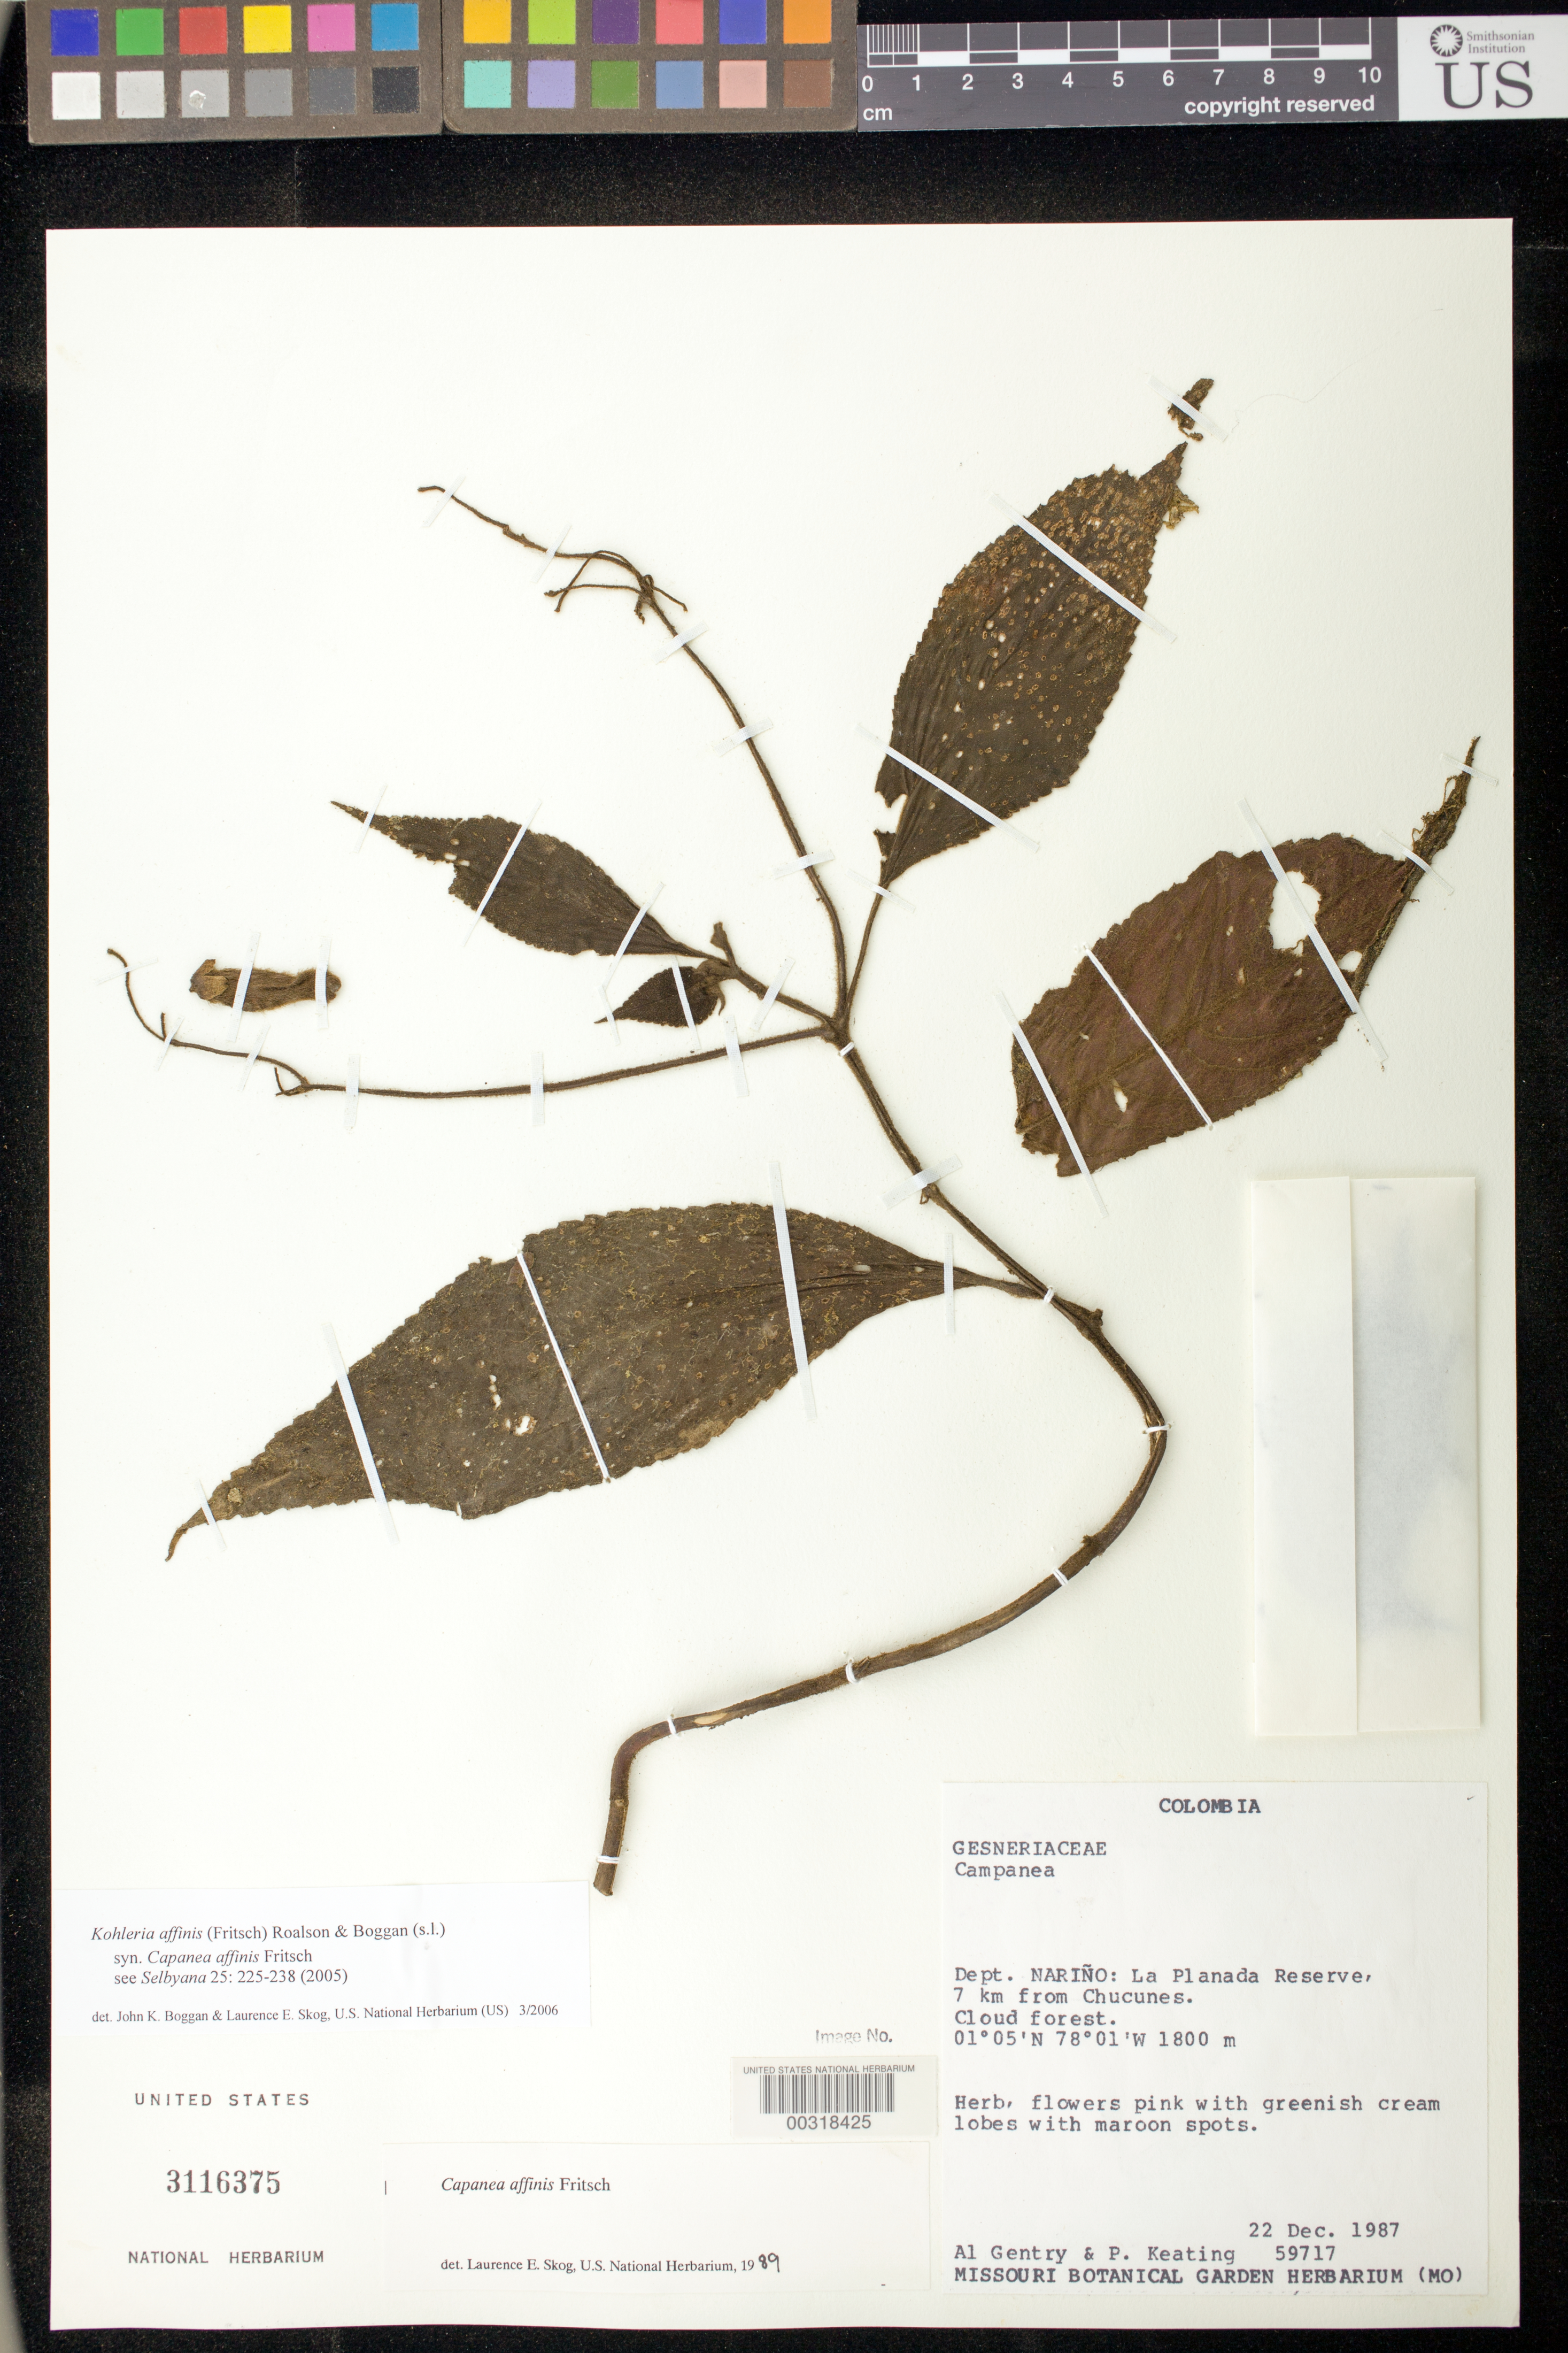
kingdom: Plantae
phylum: Tracheophyta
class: Magnoliopsida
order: Lamiales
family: Gesneriaceae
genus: Kohleria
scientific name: Kohleria affinis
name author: (Fritsch) Roalson & Boggan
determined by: Boggan, J. K.; Skog, L. E.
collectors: A. H. Gentry & P. Keating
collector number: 59717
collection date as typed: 22 Dec 1987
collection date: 1987-12-22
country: Colombia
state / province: Nariño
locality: La Planada Reserve, 7 km from Chucunes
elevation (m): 1800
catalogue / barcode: US 3116375